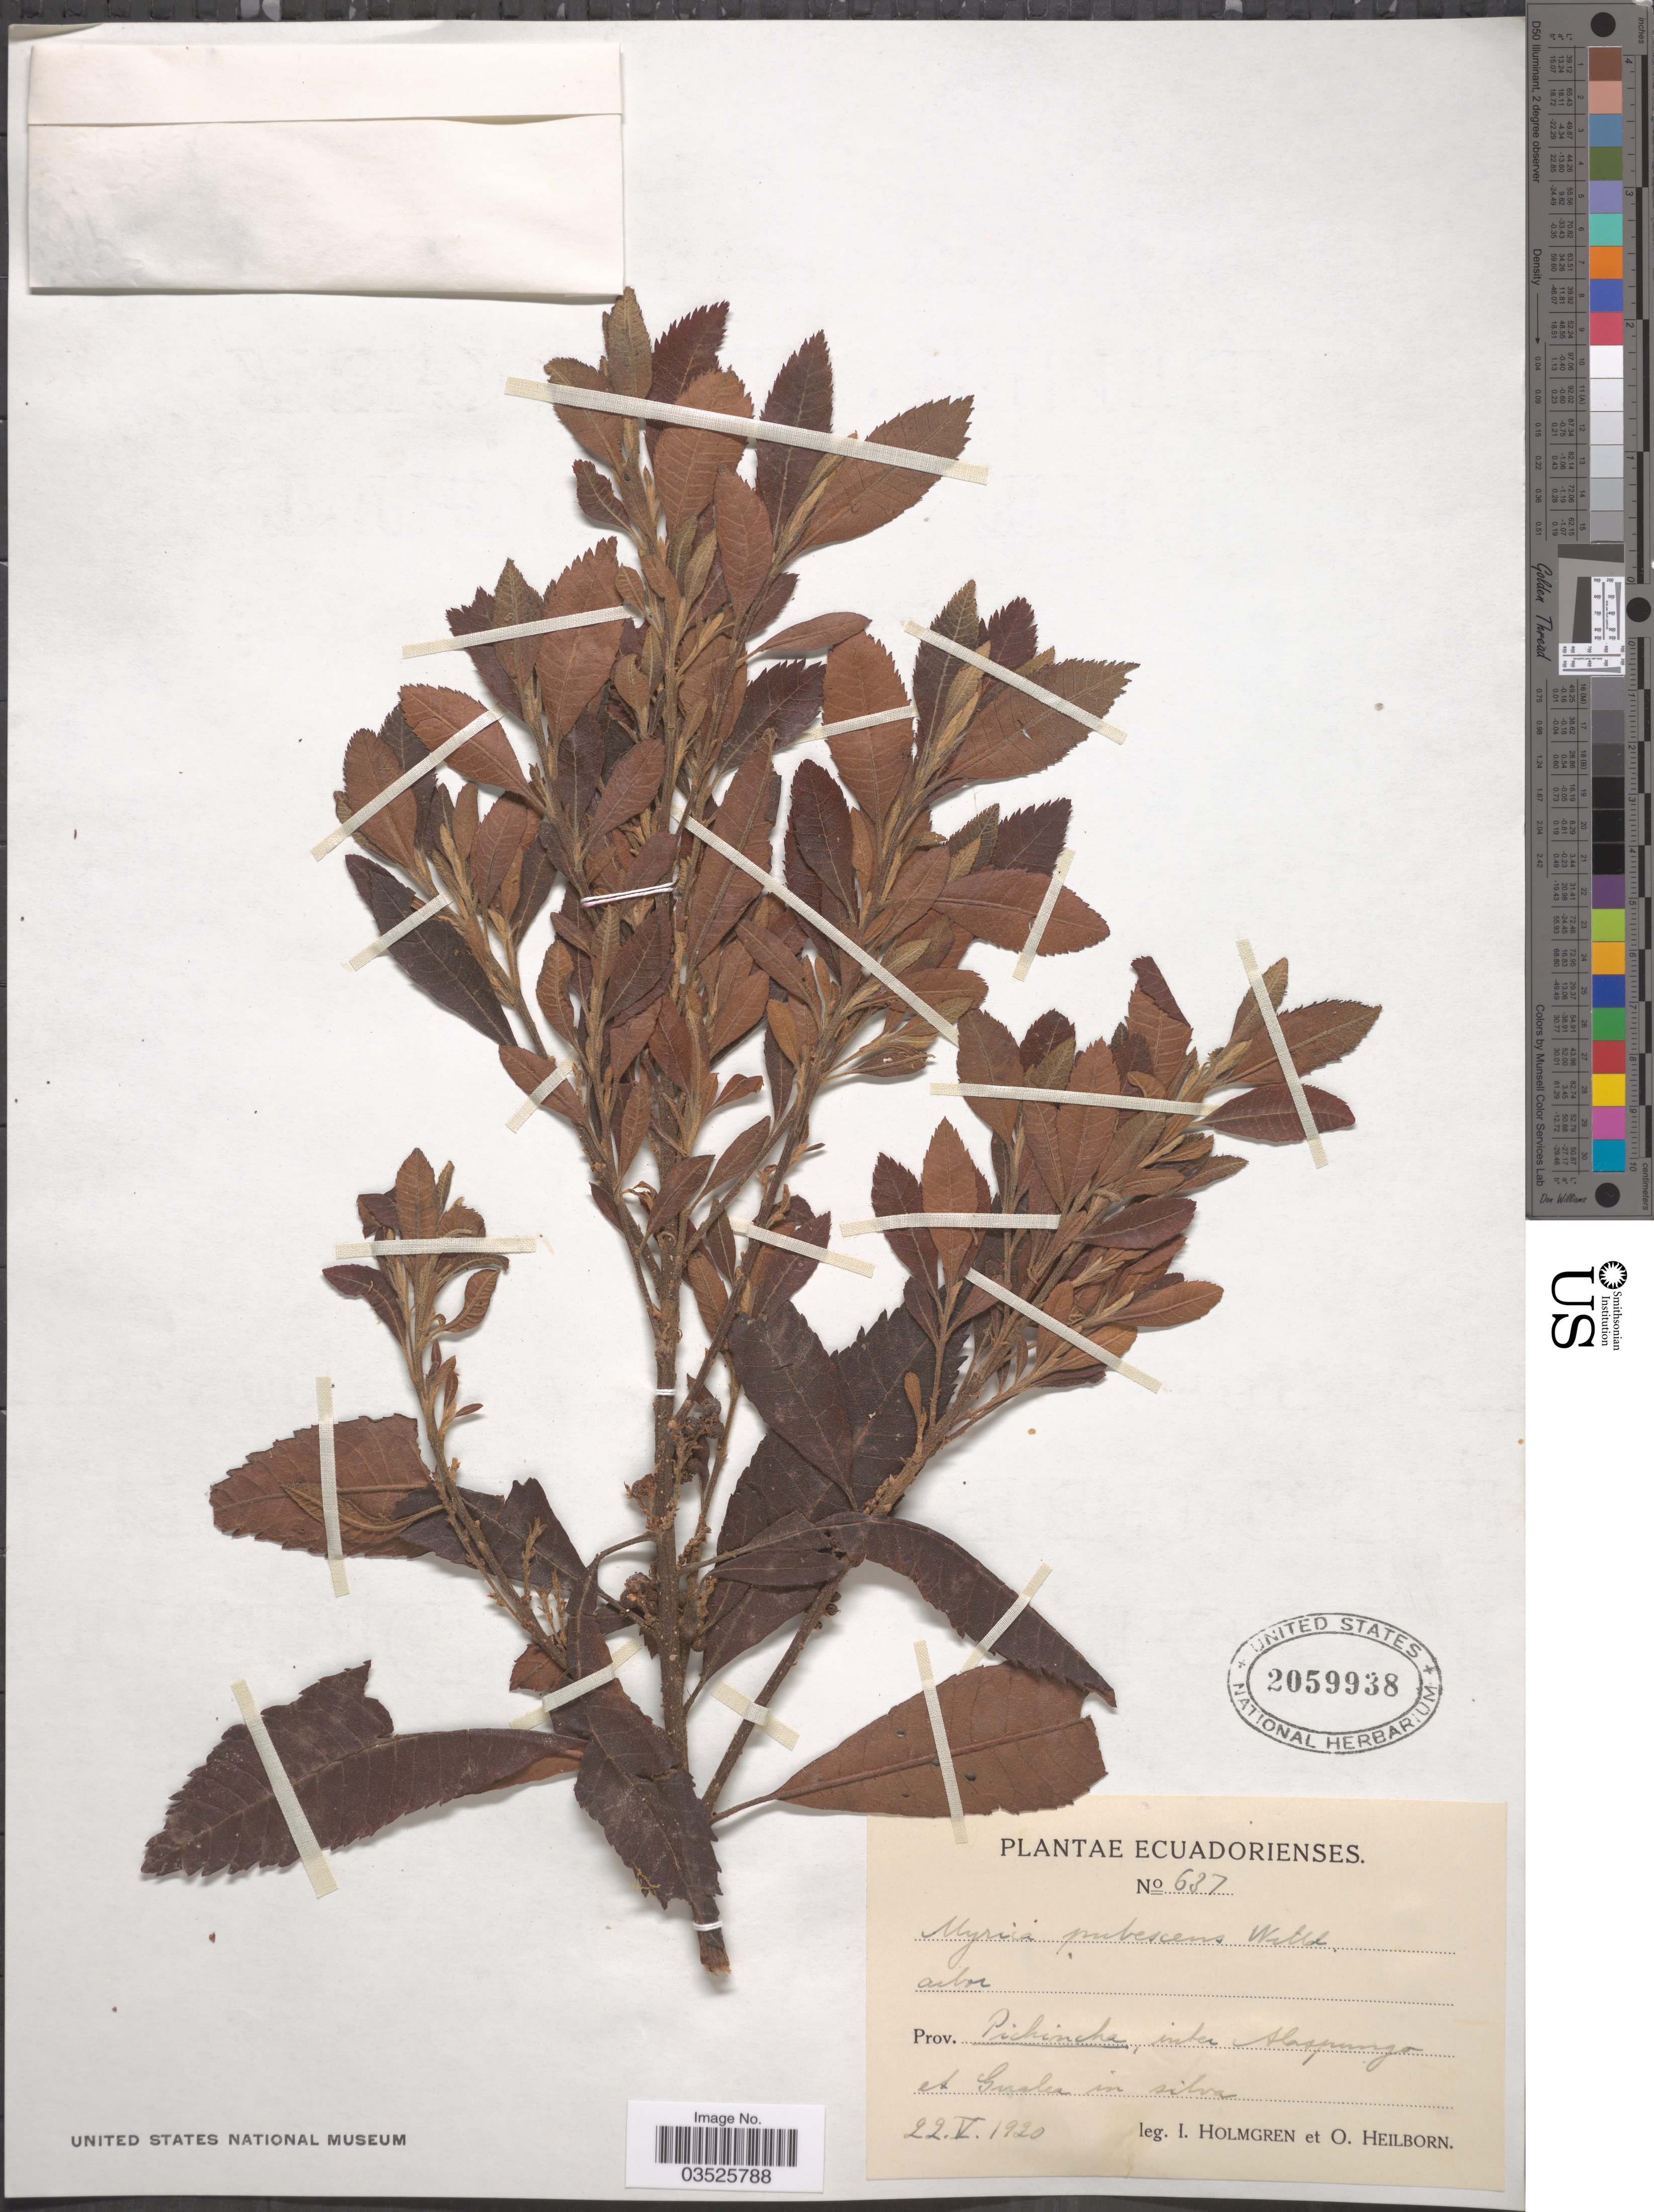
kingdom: Plantae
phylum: Tracheophyta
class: Magnoliopsida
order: Fagales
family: Myricaceae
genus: Morella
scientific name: Morella pubescens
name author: (Humb. & Bonpl. ex Willd.) Wilbur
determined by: Strong, M. T., (US), Smithsonian Institution - National Museum of Natural History (UNITED STATES)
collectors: I. Holmgren & O. Heilbron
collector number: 637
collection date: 1920-05-22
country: Ecuador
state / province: Pichincha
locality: Inter Alaspungo et Gualca in silva.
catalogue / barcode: US 2059938